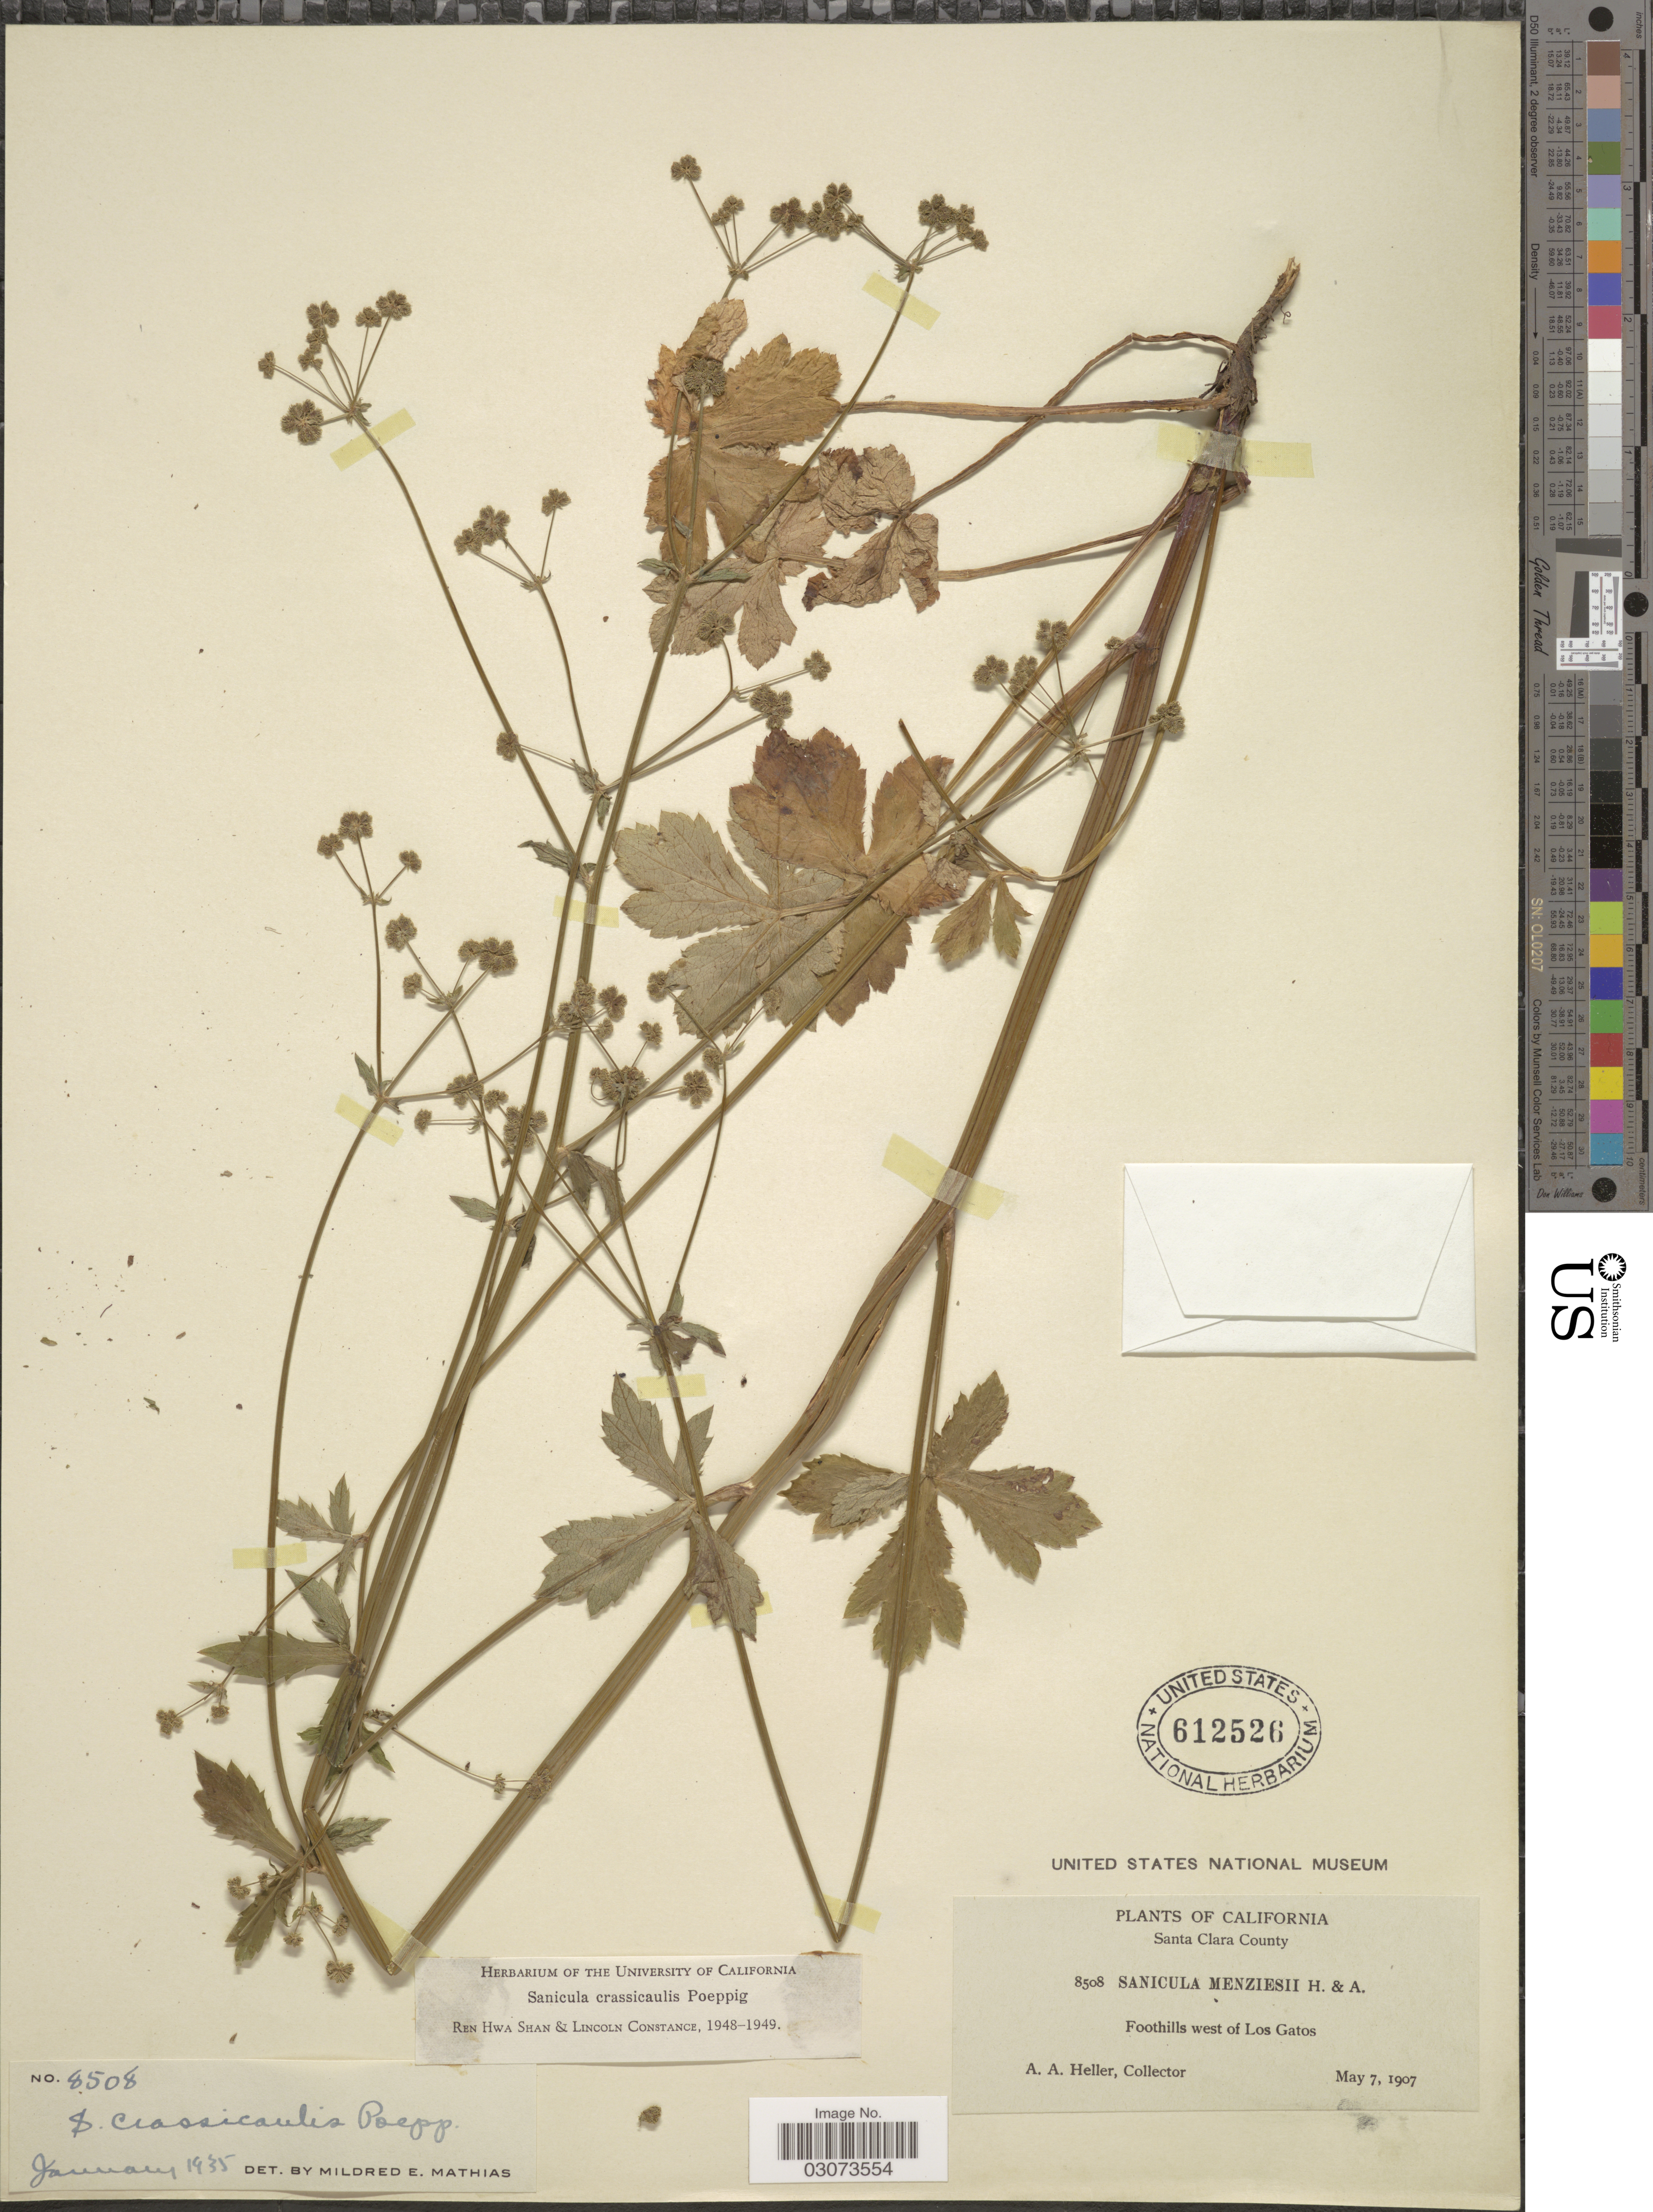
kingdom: Plantae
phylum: Tracheophyta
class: Magnoliopsida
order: Apiales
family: Apiaceae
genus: Sanicula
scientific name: Sanicula crassicaulis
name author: Poepp. ex DC.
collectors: A. A. Heller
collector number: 8508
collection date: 1907-05-07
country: United States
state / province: California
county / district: Santa Clara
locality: Santa Clara County. Foothills west of Los Gatos.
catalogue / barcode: US 612526